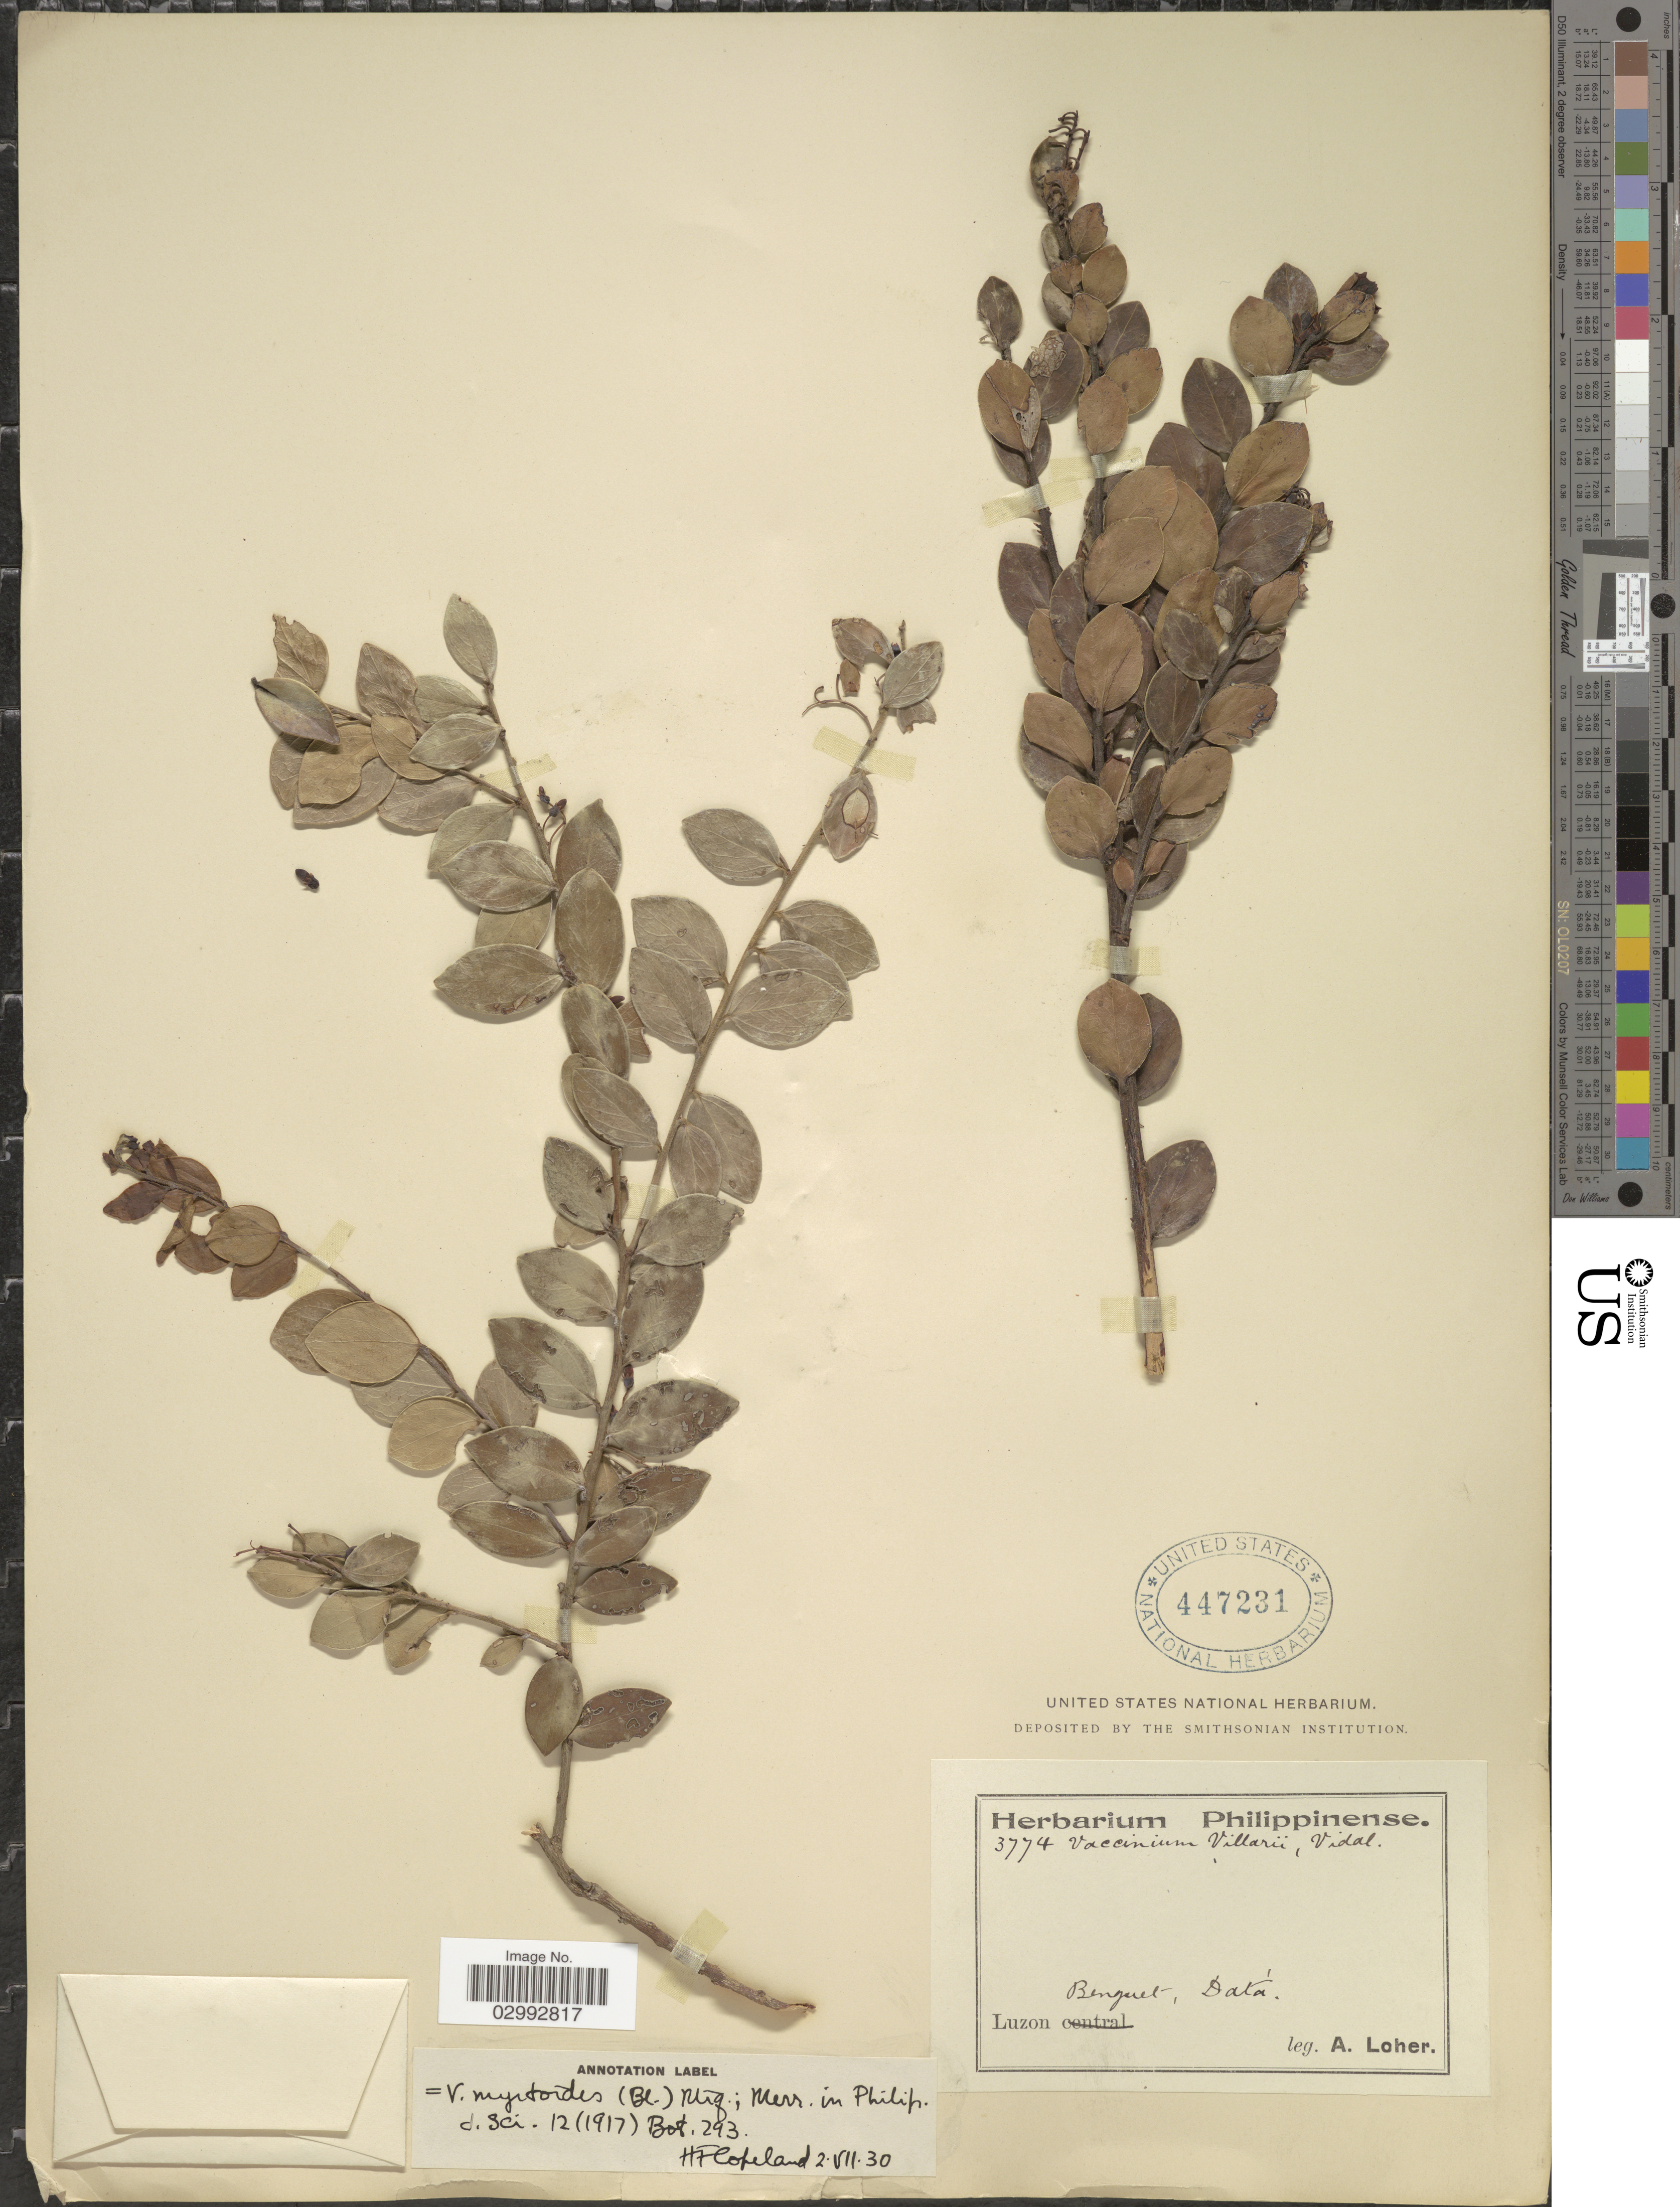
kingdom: Plantae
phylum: Tracheophyta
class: Magnoliopsida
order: Ericales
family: Ericaceae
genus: Vaccinium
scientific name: Vaccinium myrtoides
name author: Miq.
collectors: A. Loher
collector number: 3774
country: Philippines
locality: Luzon, Benguet, Datá.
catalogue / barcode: US 447231